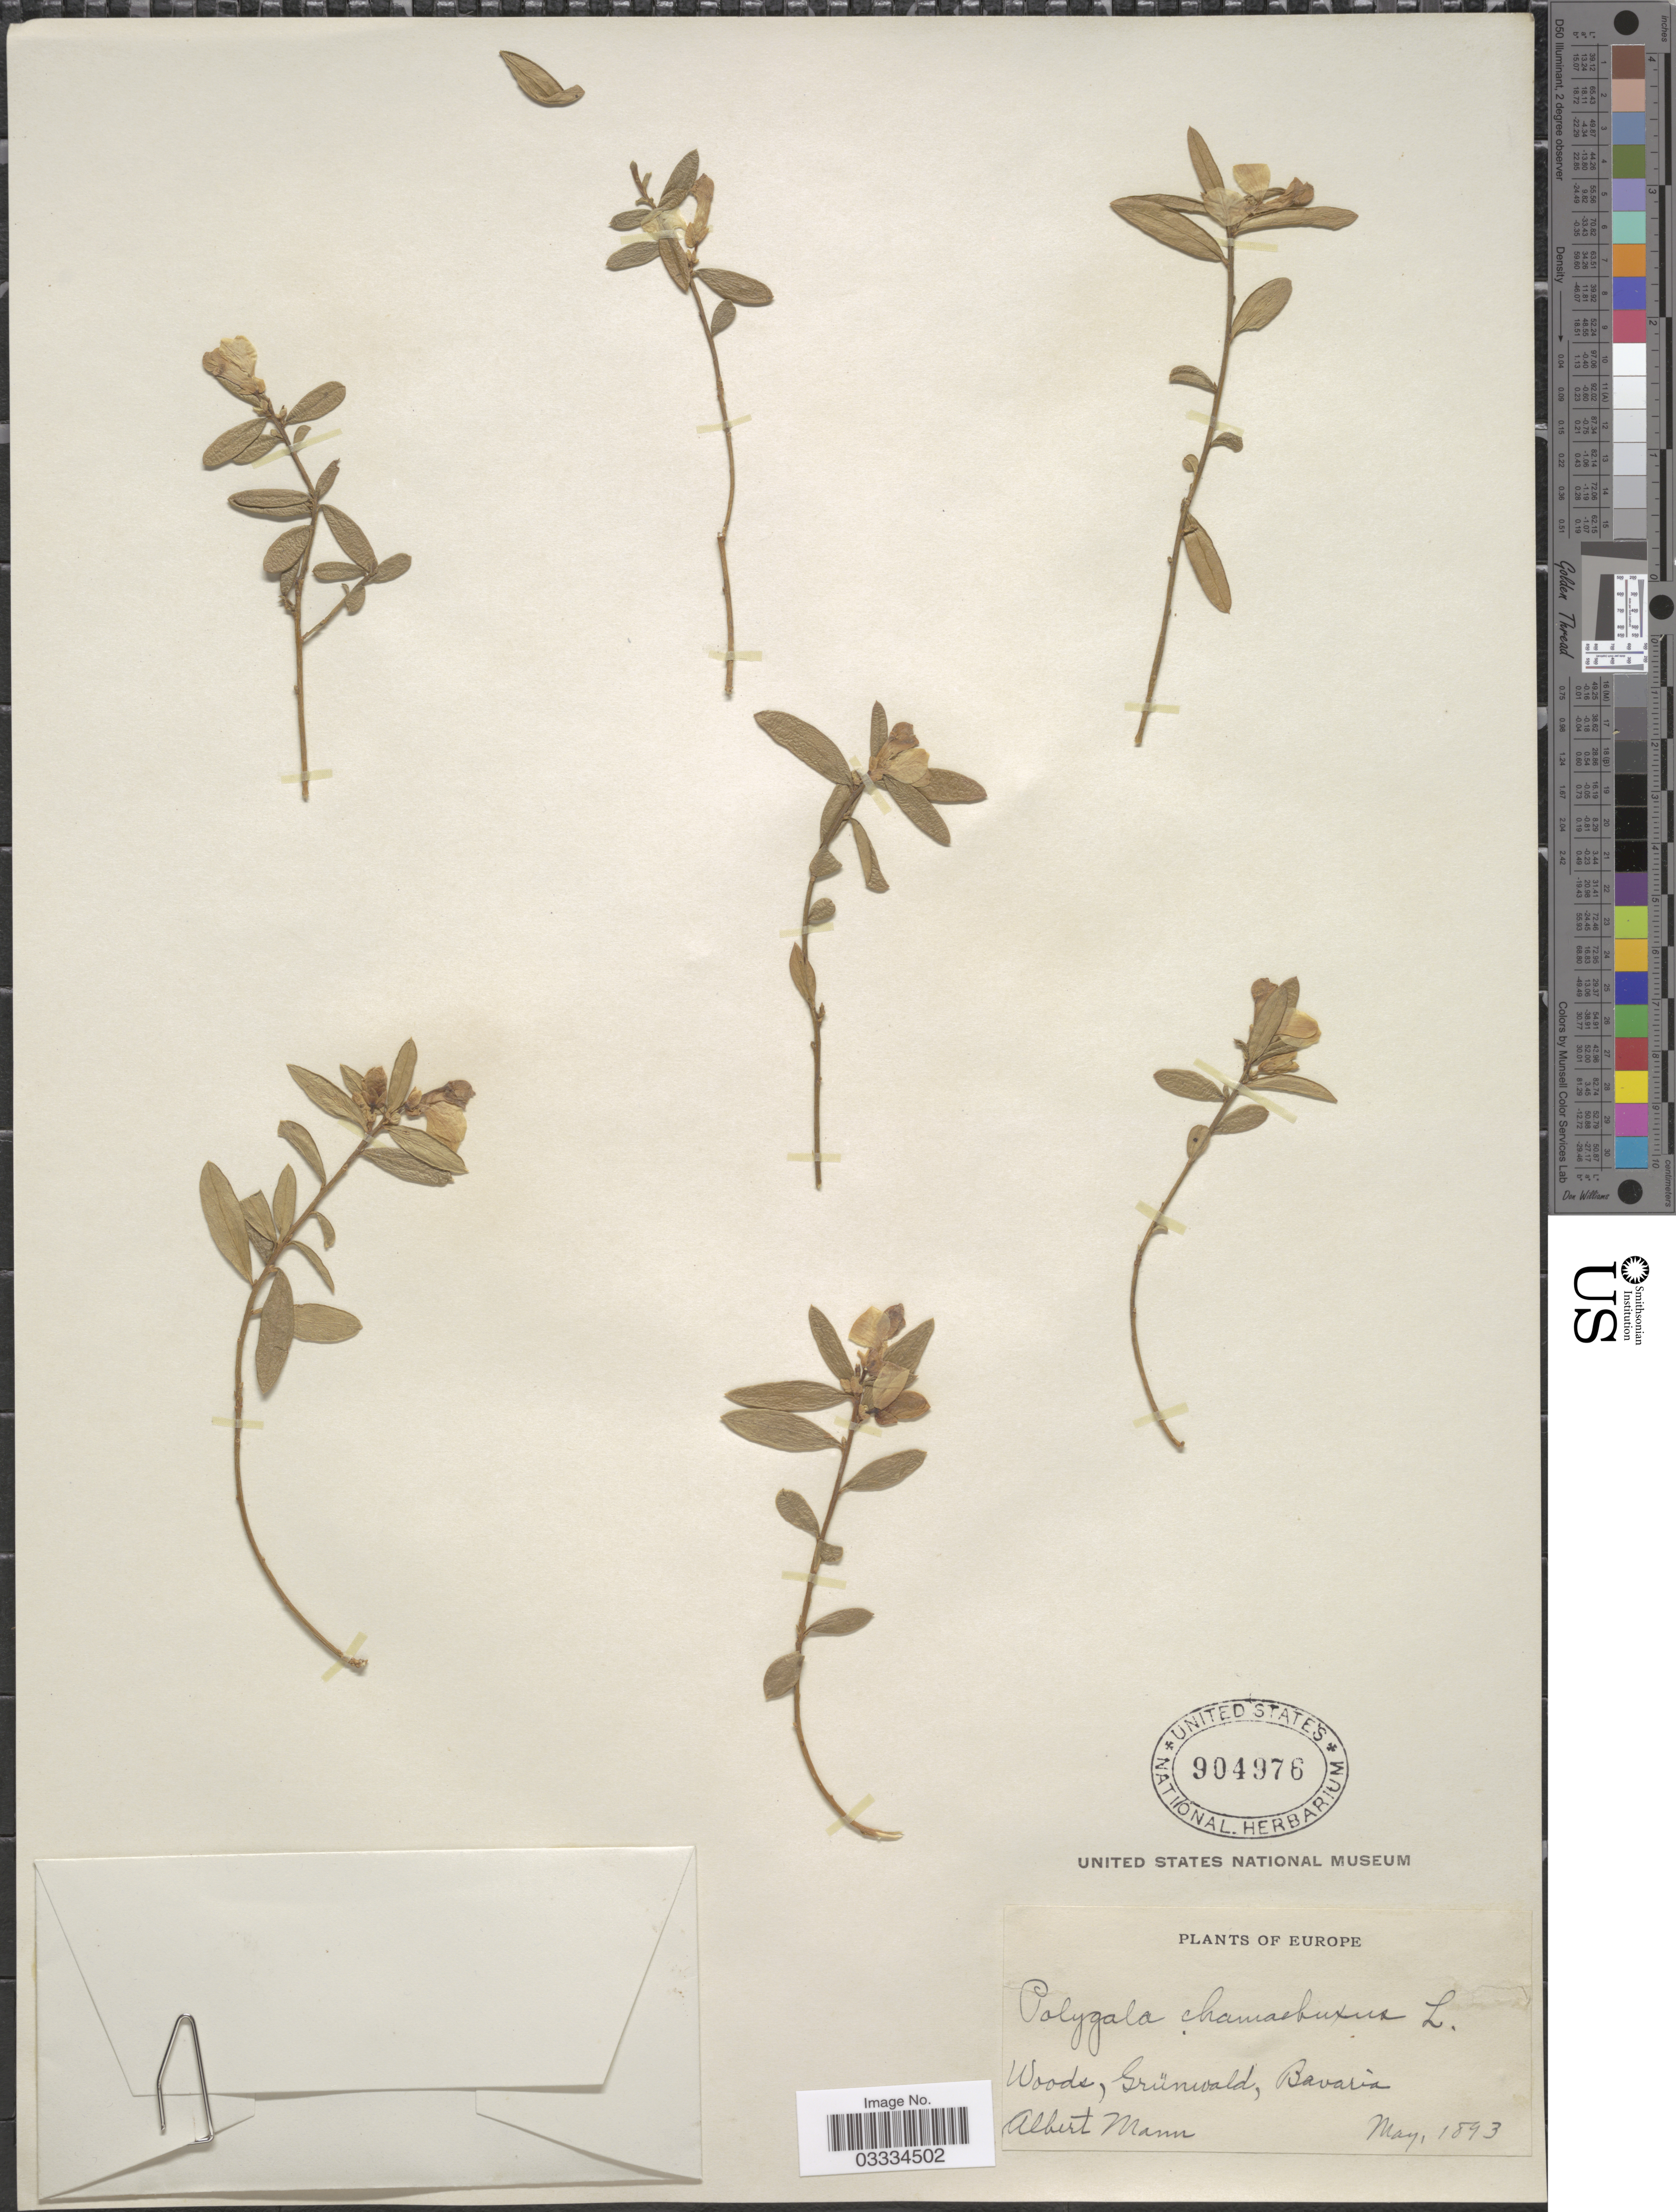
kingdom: Plantae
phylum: Tracheophyta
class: Magnoliopsida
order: Fabales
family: Polygalaceae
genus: Polygaloides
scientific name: Polygaloides chamaebuxus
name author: (L.) O. Schwarz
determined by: Strong, Mark T., (BOT), Smithsonian Institution - National Museum of Natural History (UNITED STATES)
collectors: A. Mann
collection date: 1893-05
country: Germany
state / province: Bayern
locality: Grünwald.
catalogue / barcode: US 904976